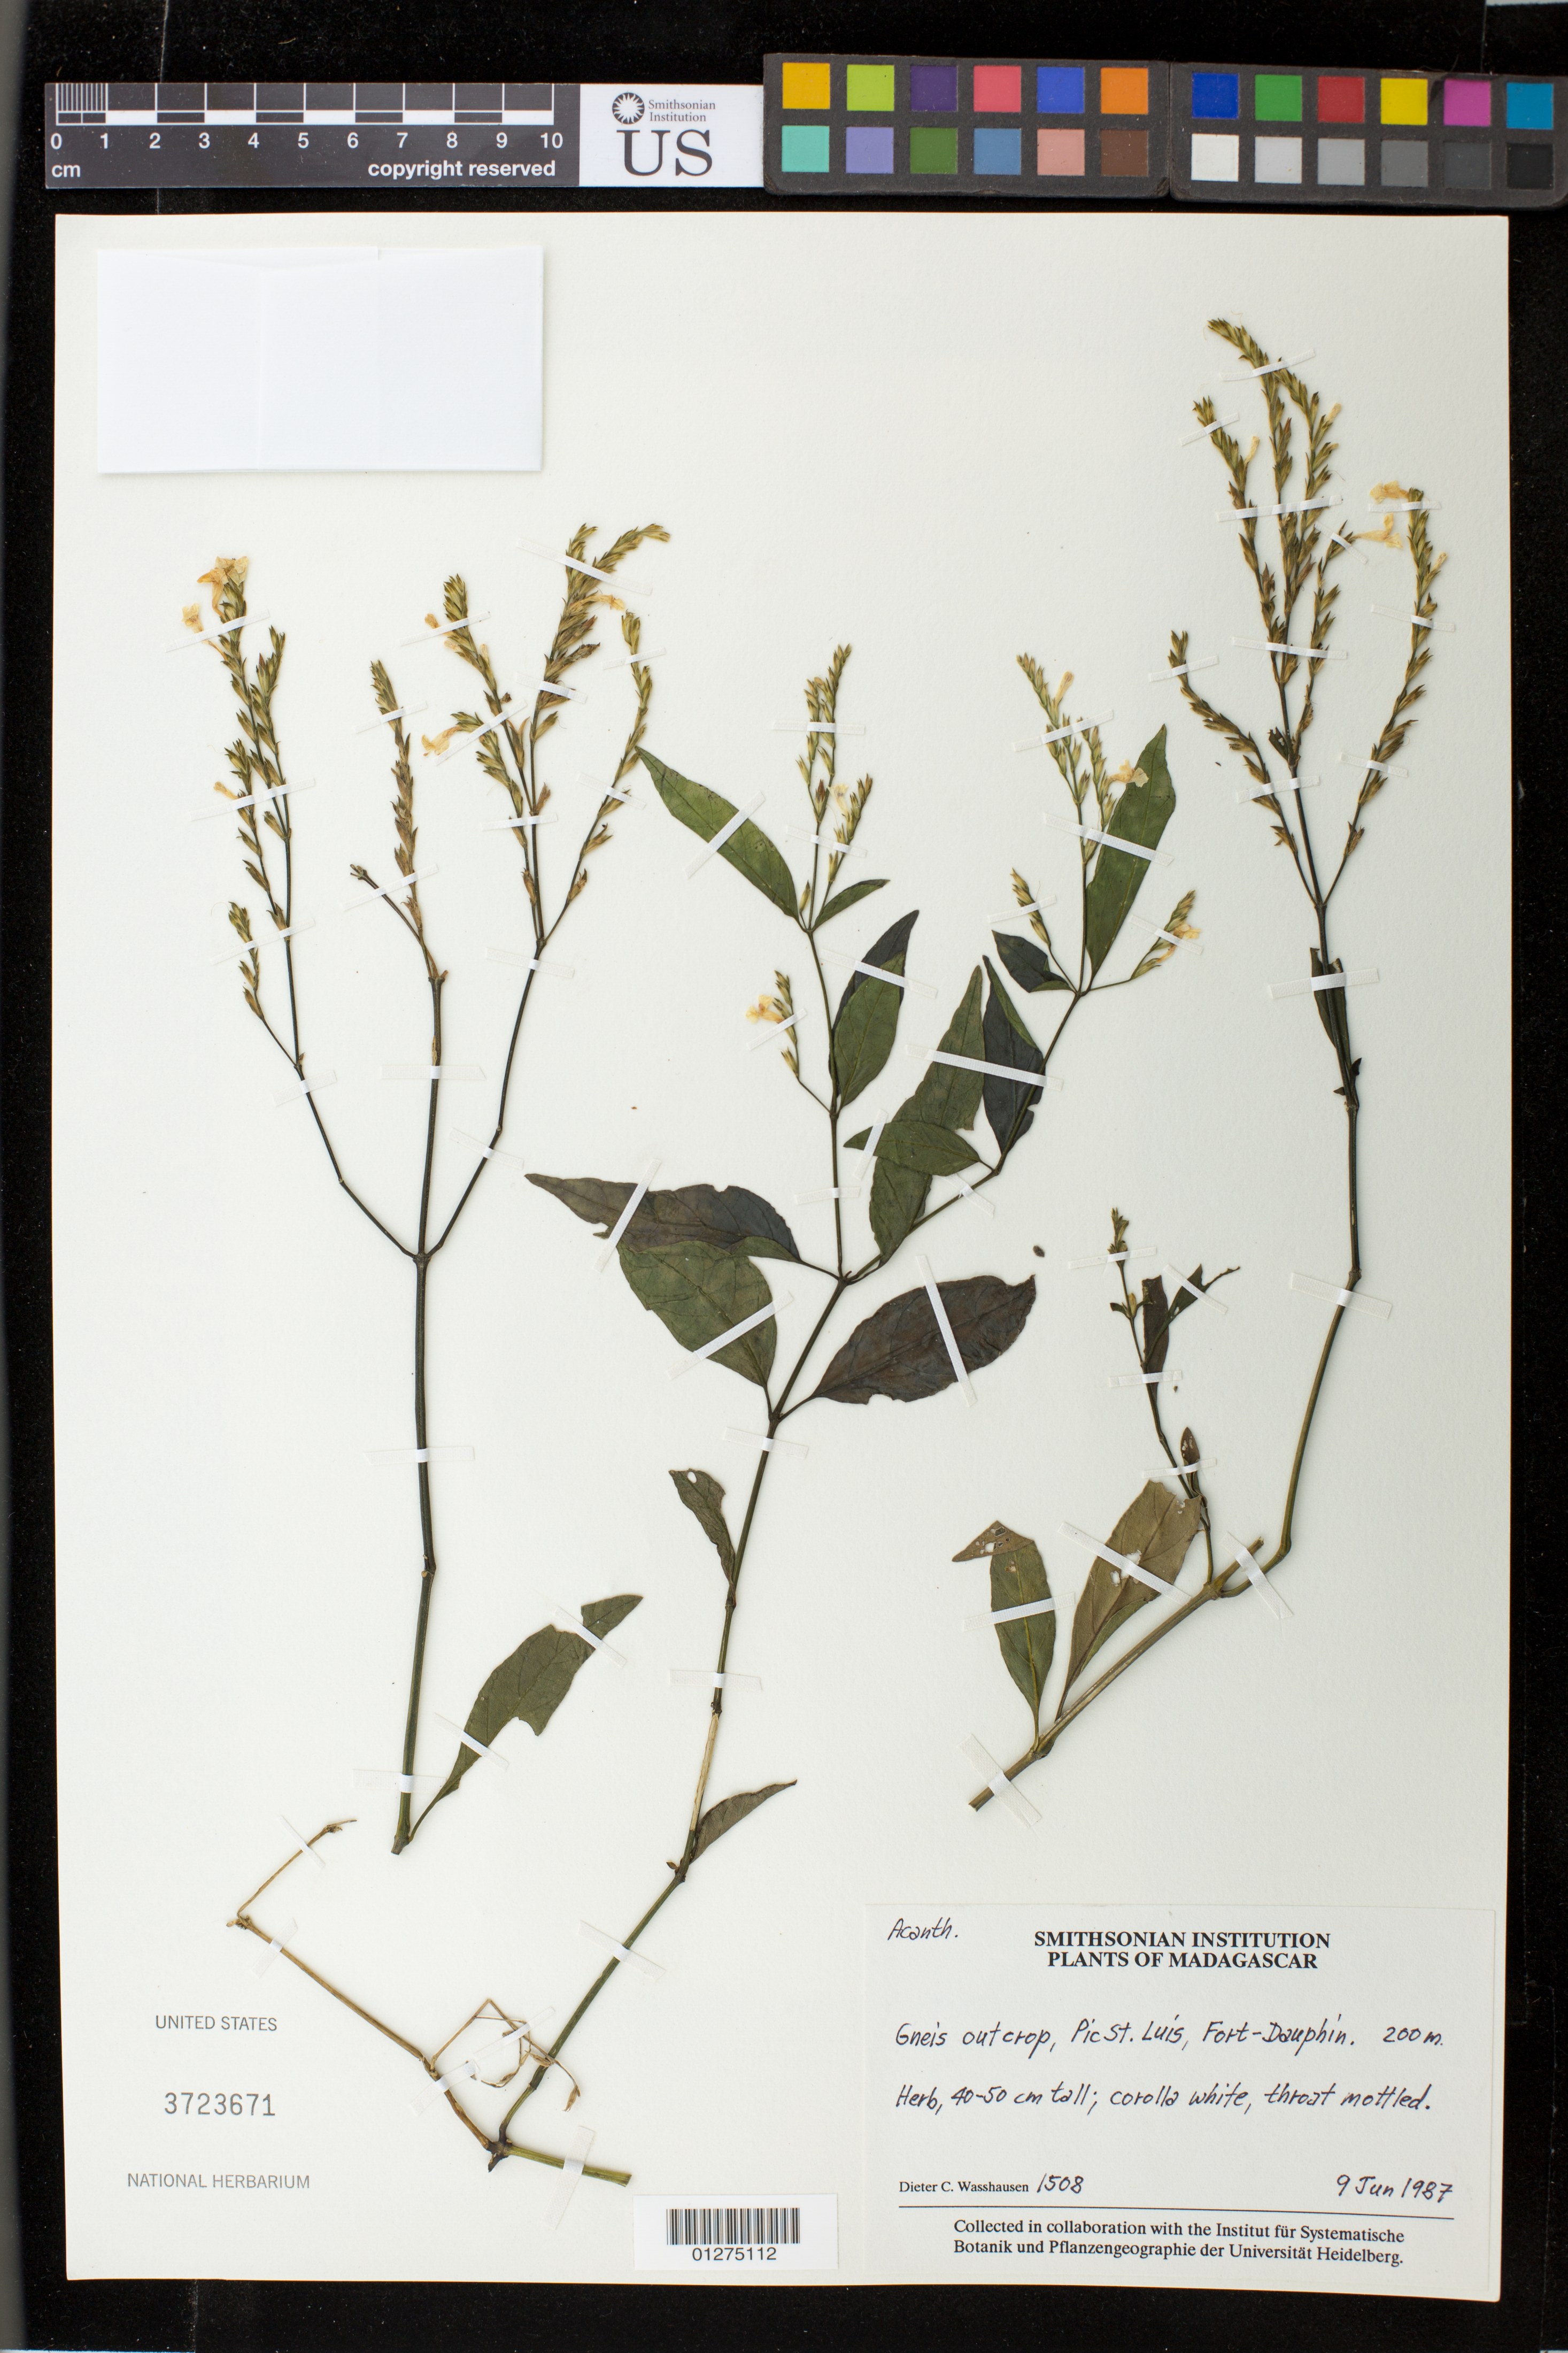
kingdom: Plantae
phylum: Tracheophyta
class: Magnoliopsida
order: Lamiales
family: Acanthaceae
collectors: D. C. Wasshausen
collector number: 1508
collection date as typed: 9 Jun 1987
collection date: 1987-06-09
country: Madagascar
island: Madagascar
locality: Pic St. Luis, Fort Dauphin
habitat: gneis outcrop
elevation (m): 200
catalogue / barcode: US 3723671